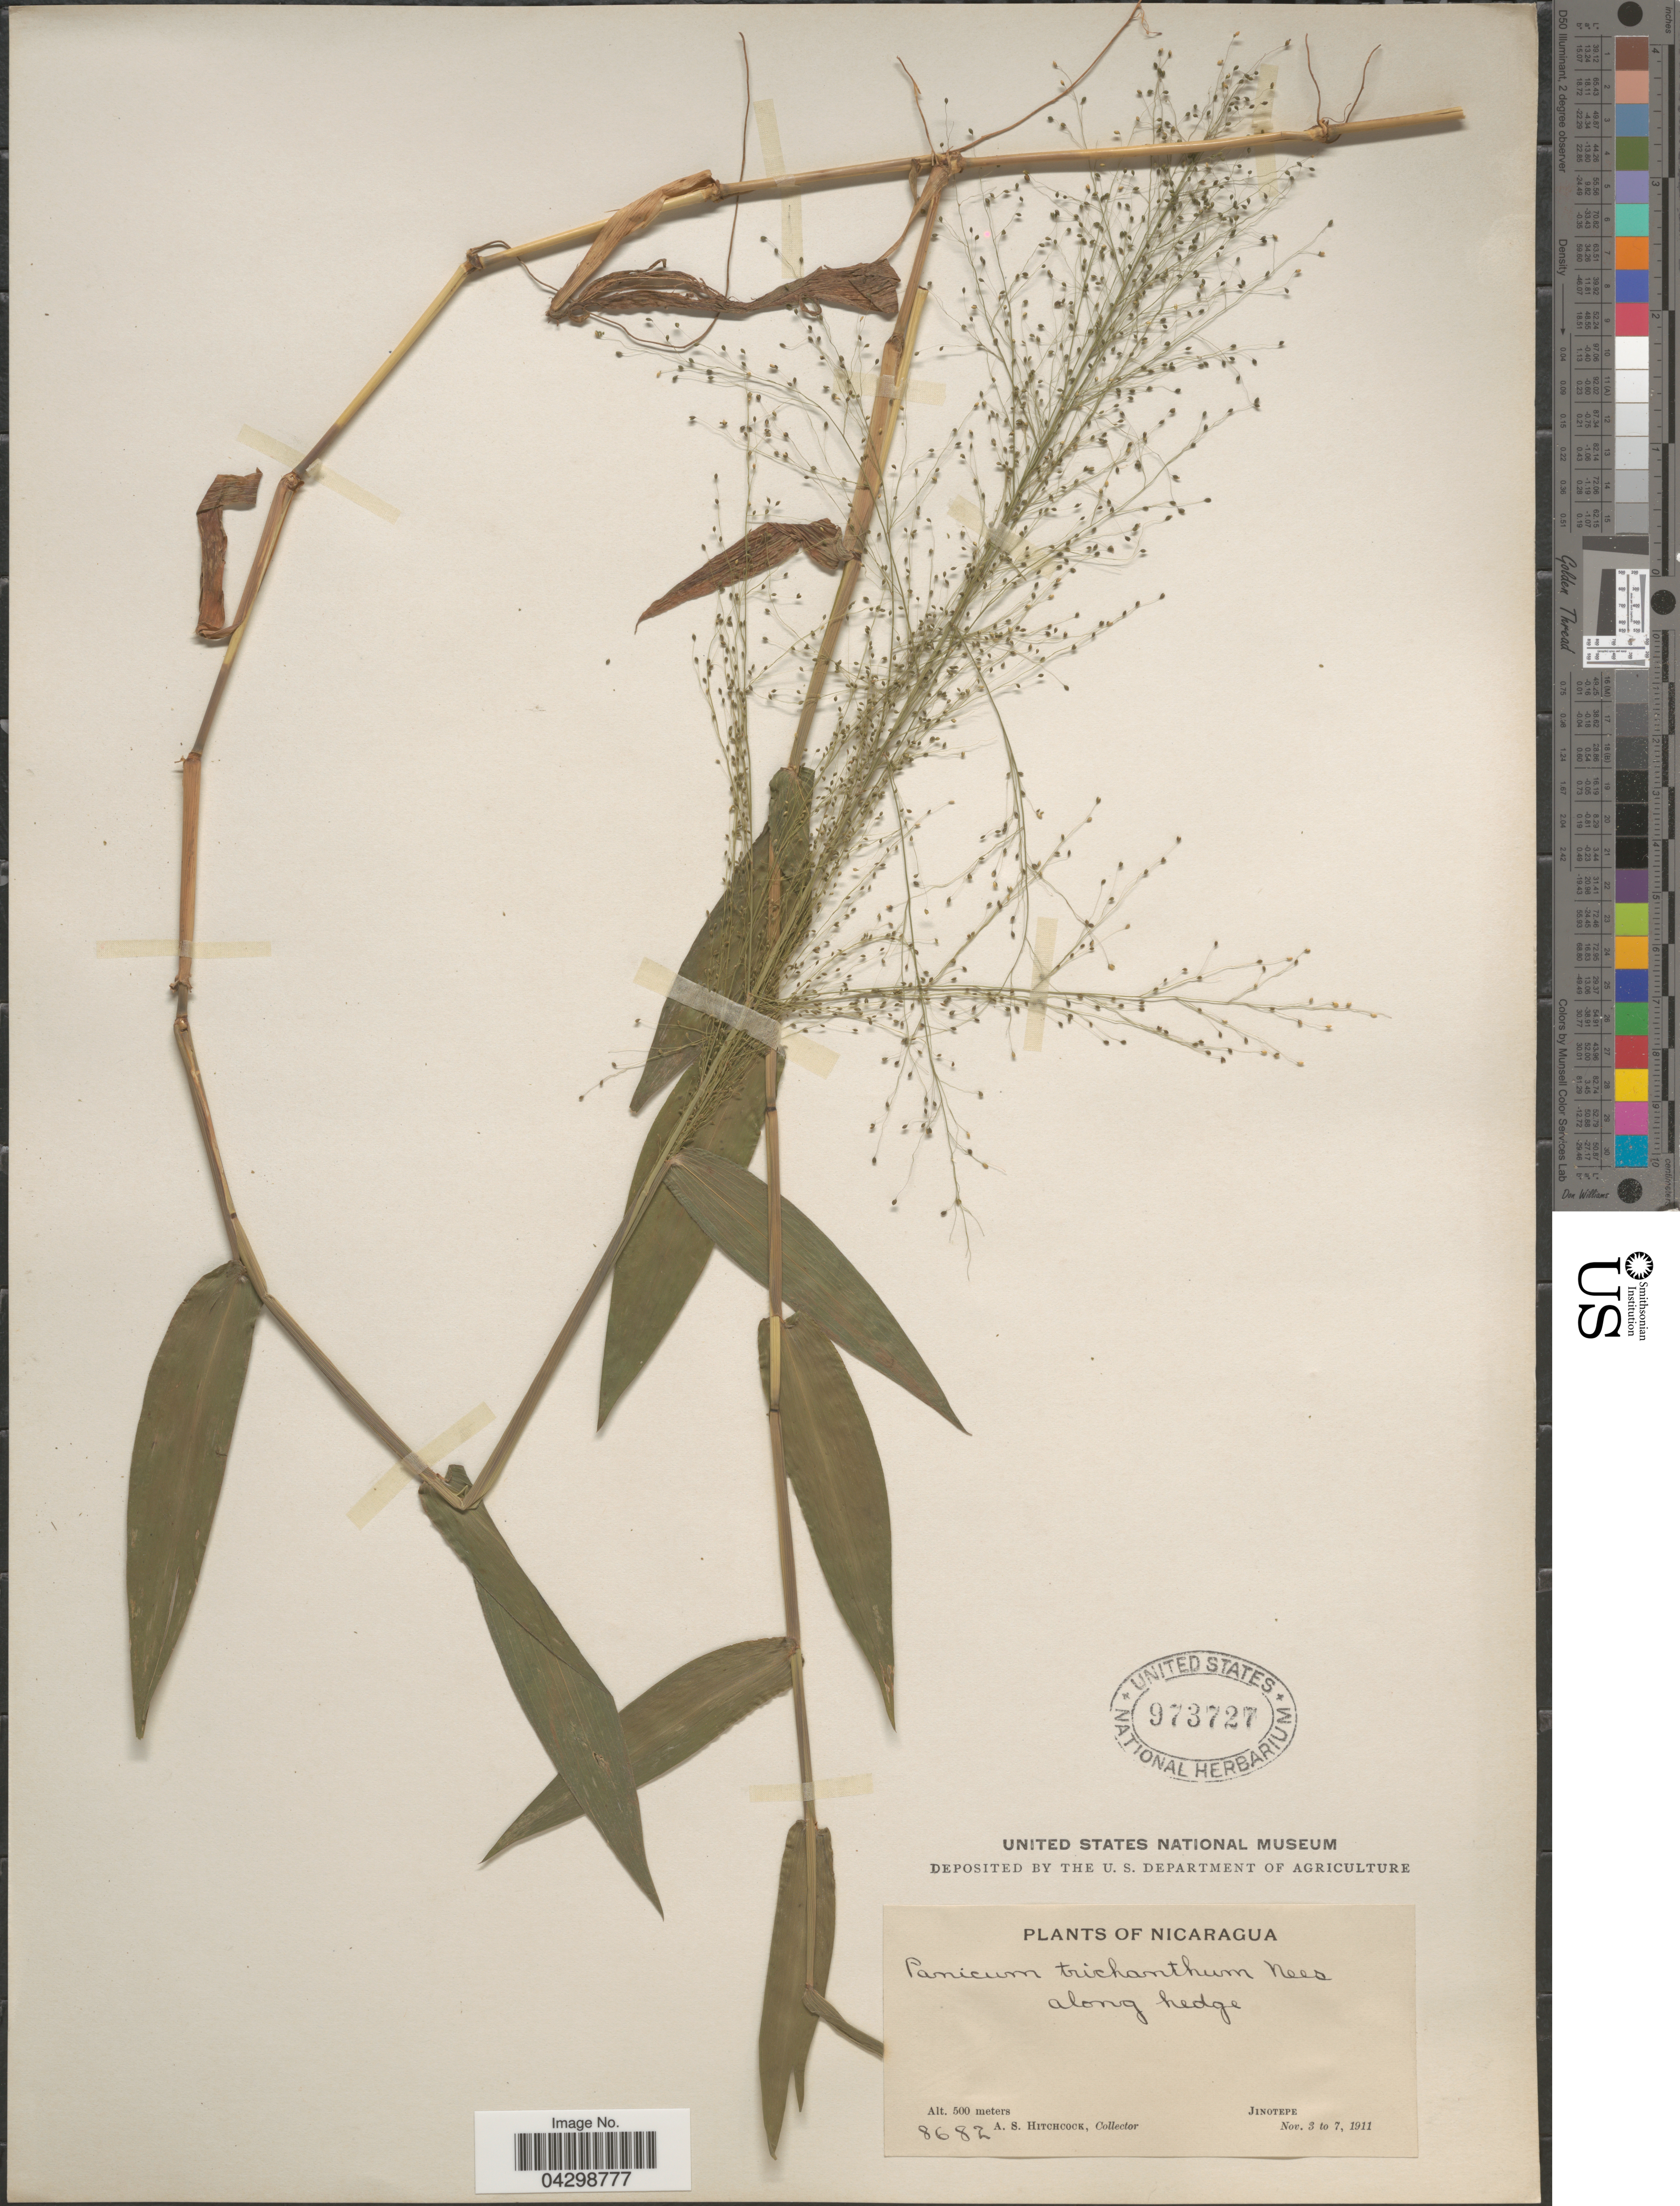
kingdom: Plantae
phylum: Tracheophyta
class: Liliopsida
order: Poales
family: Poaceae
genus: Panicum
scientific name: Panicum trichanthum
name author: Nees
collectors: A. S. Hitchcock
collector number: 8682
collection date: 1911-11-03/1911-11-07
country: Nicaragua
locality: Jinotepe.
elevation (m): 500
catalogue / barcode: US 973727